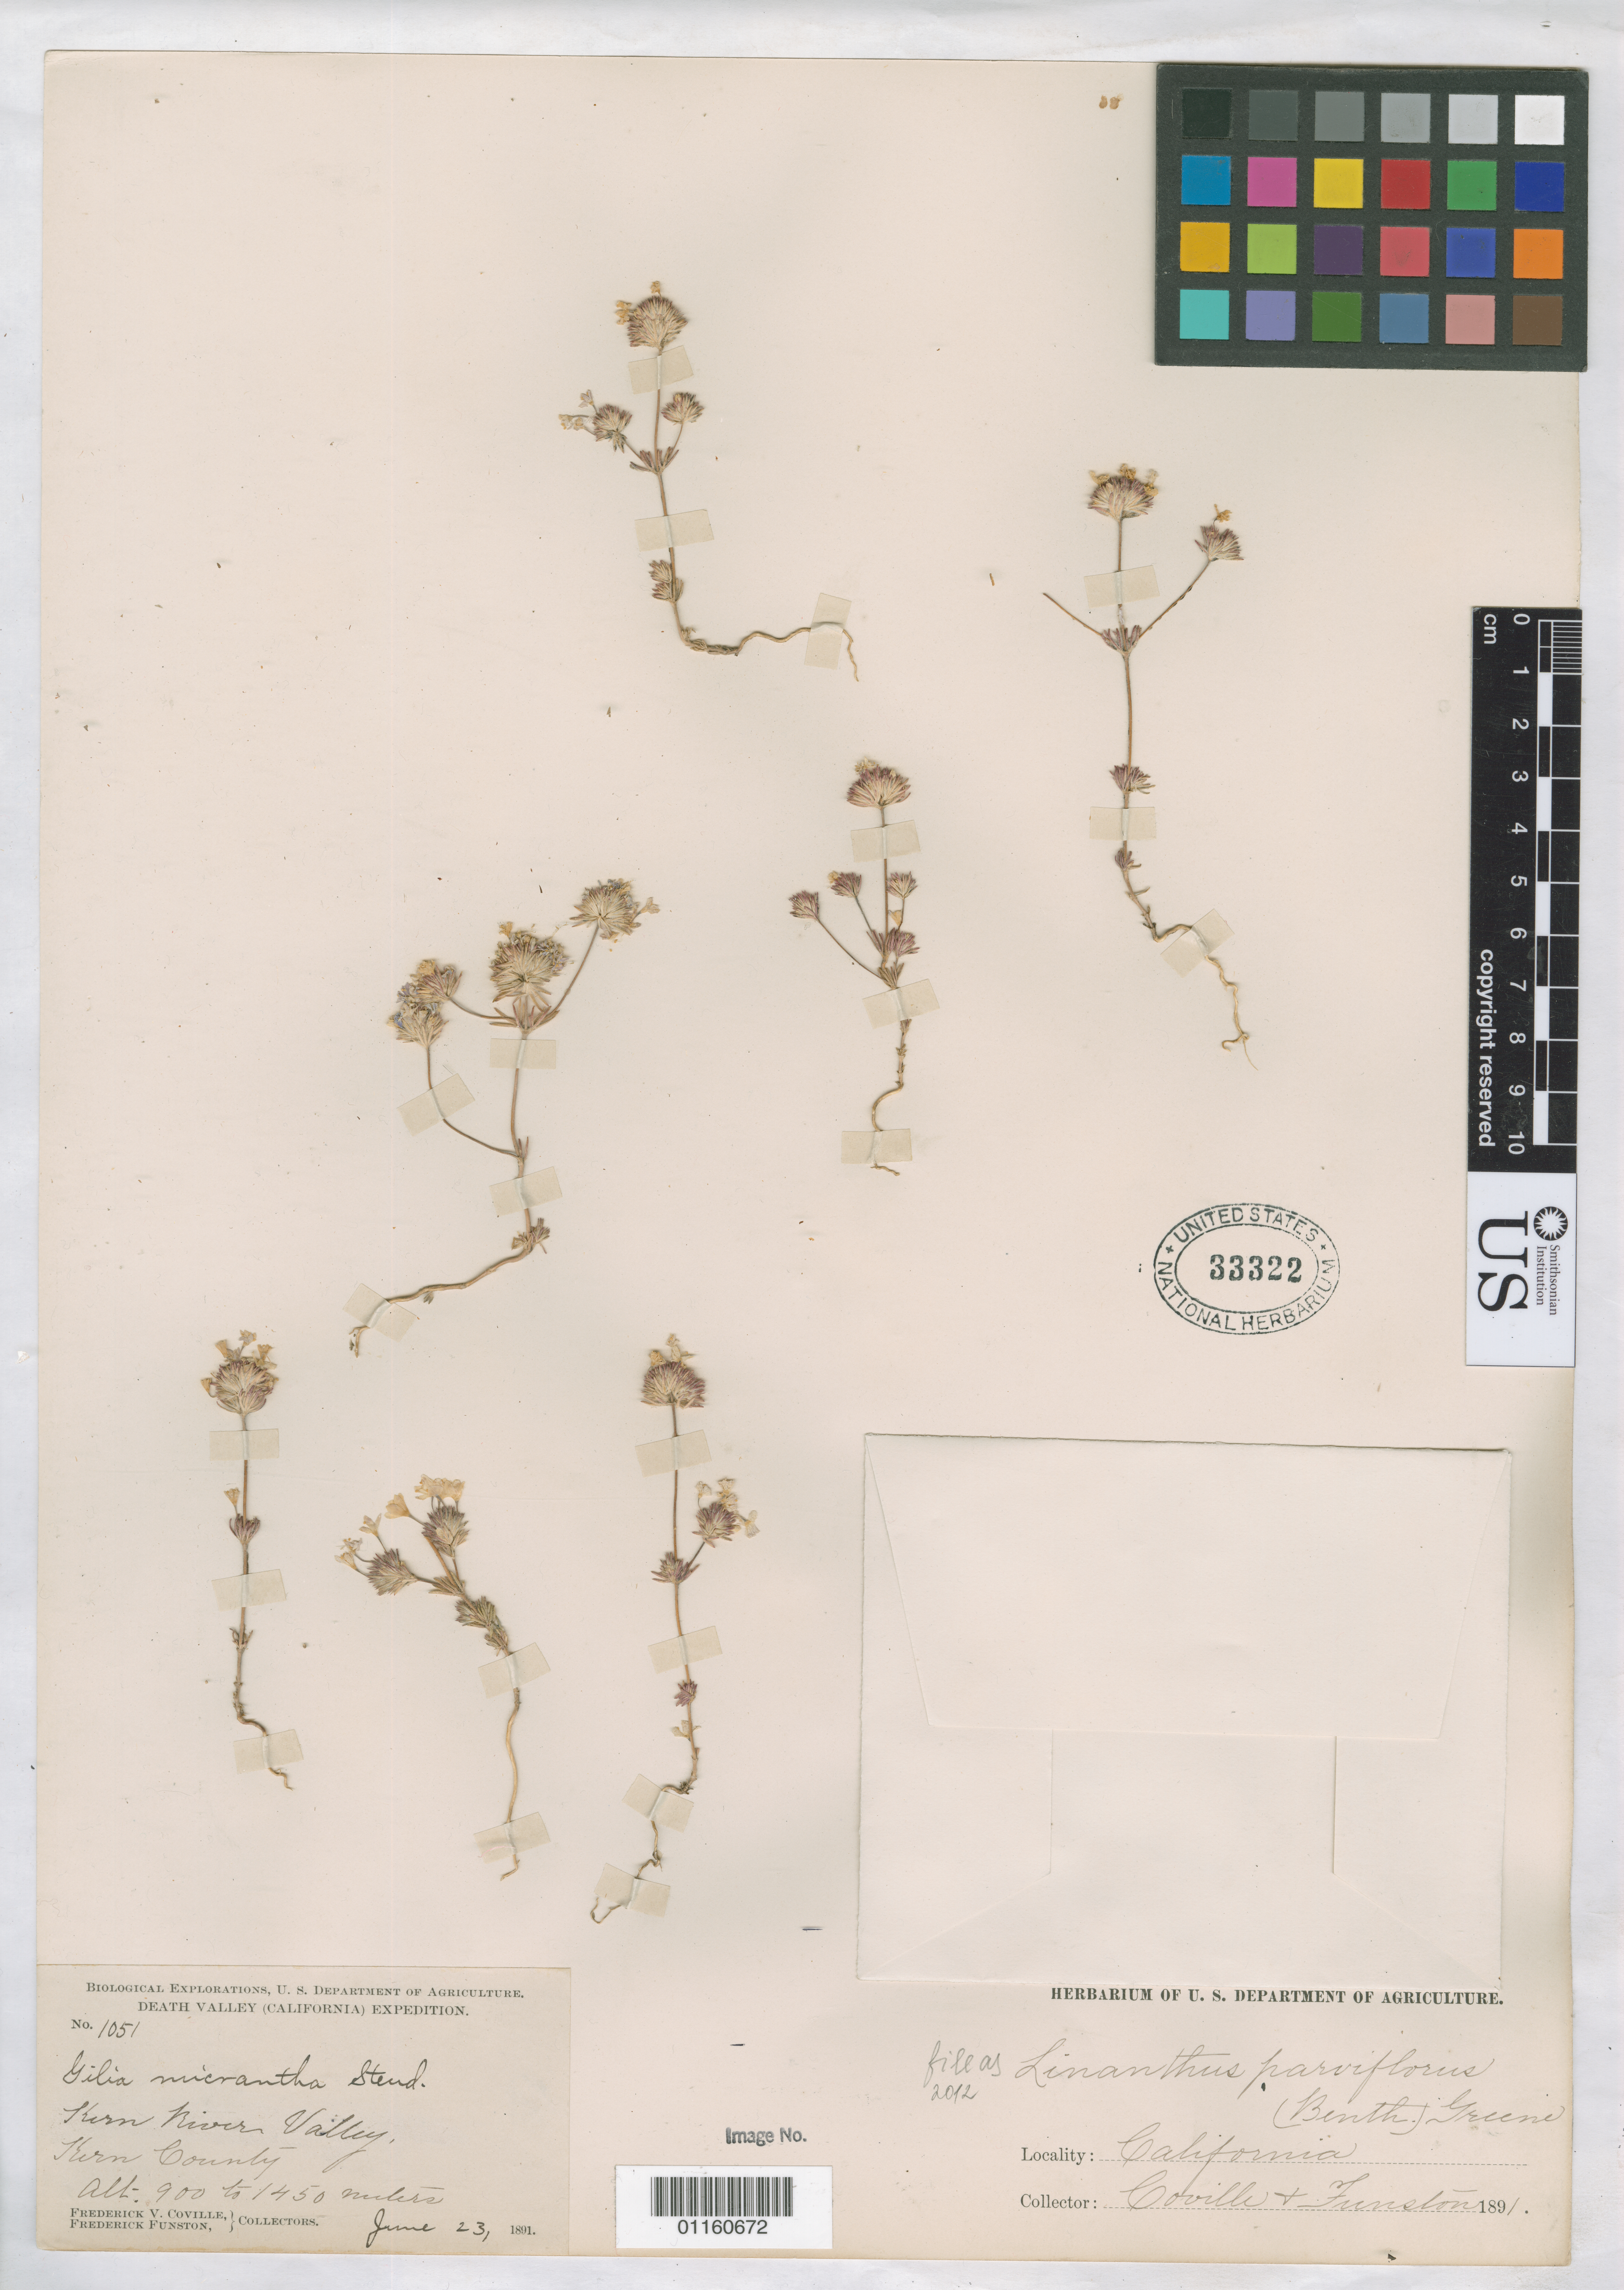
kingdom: Plantae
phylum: Tracheophyta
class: Magnoliopsida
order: Ericales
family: Polemoniaceae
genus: Leptosiphon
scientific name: Leptosiphon parviflorus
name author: Benth.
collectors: F. V. Coville & F. Funston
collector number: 1051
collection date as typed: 23 Jun 1891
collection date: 1891-06-23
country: United States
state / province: California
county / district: Kern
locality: Kern River Valley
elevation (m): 900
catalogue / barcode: US 33322